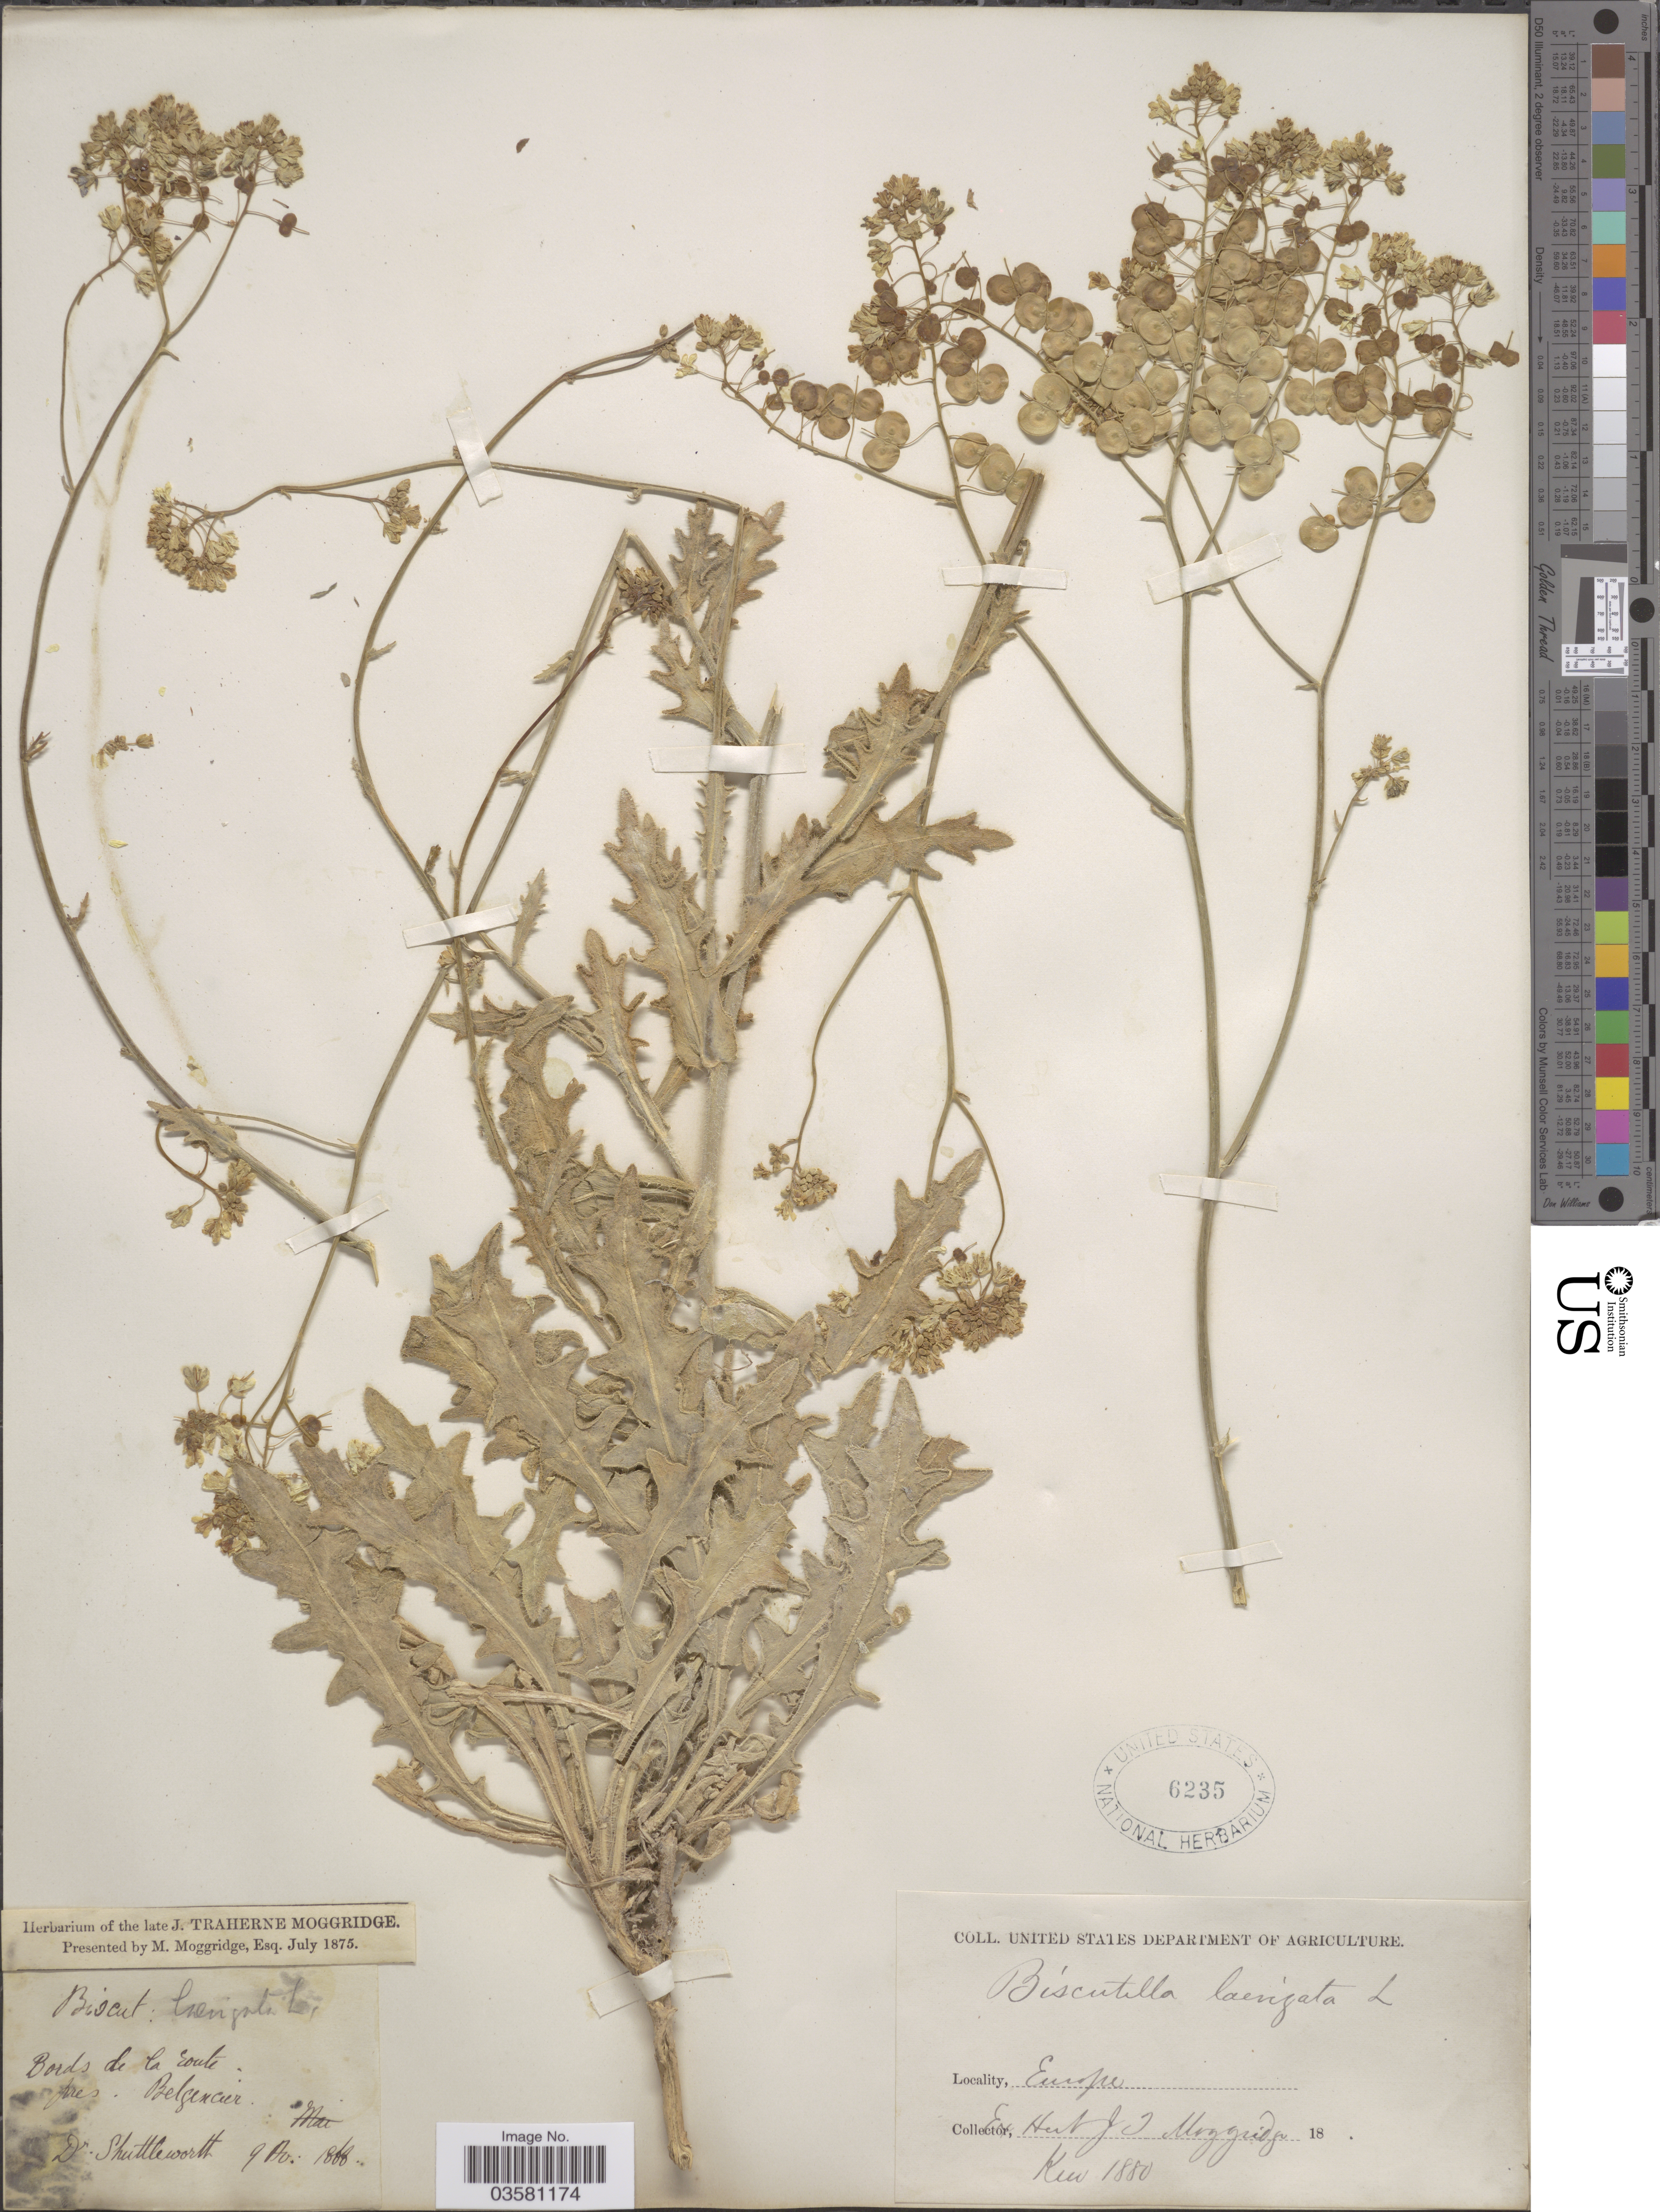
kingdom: Plantae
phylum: Tracheophyta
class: Magnoliopsida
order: Brassicales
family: Brassicaceae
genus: Biscutella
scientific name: Biscutella laevigata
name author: L.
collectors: Shuttleworth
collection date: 1868-04-09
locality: Bords de la route pres Belgencur [interpreted]. Europe.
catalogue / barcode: US 6235